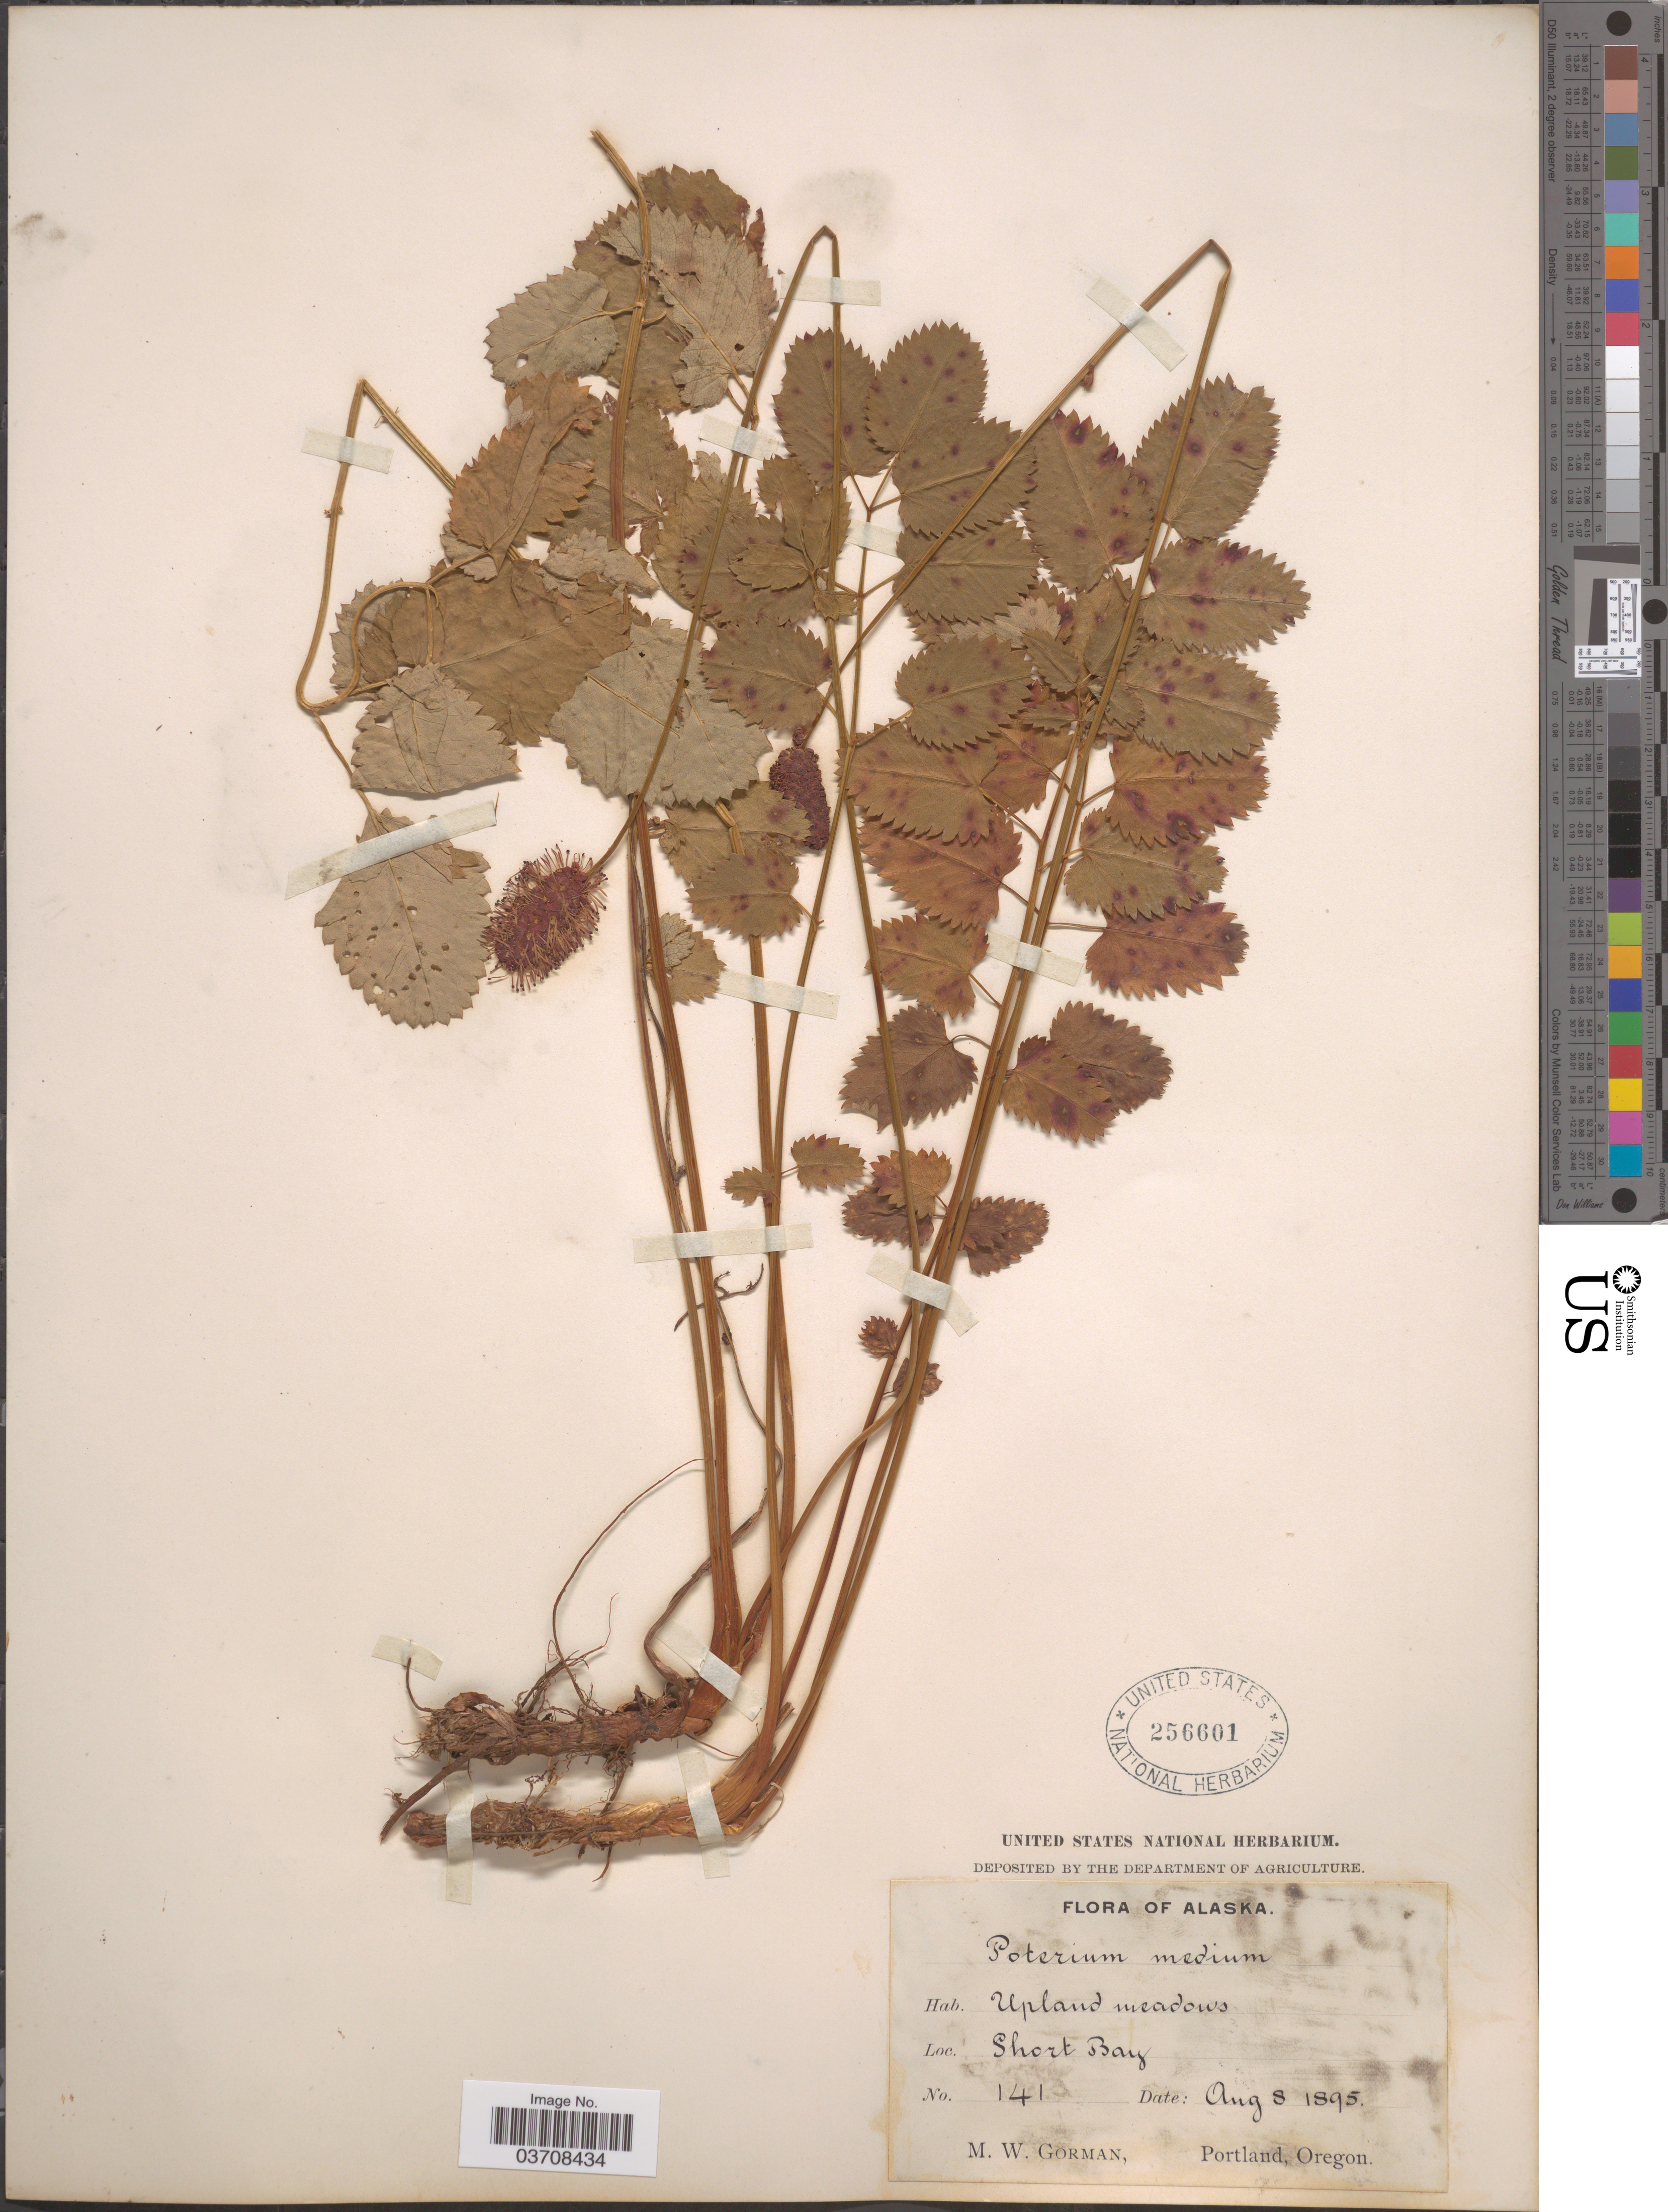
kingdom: Plantae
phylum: Tracheophyta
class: Magnoliopsida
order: Rosales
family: Rosaceae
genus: Sanguisorba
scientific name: Sanguisorba menziesii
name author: Rydb.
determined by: Strong, Mark T., (BOT), Smithsonian Institution - National Museum of Natural History (UNITED STATES)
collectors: M. W. Gorman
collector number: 141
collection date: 1895-08-08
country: United States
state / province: Alaska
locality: Upland meadows. Short Bay.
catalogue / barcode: US 256601